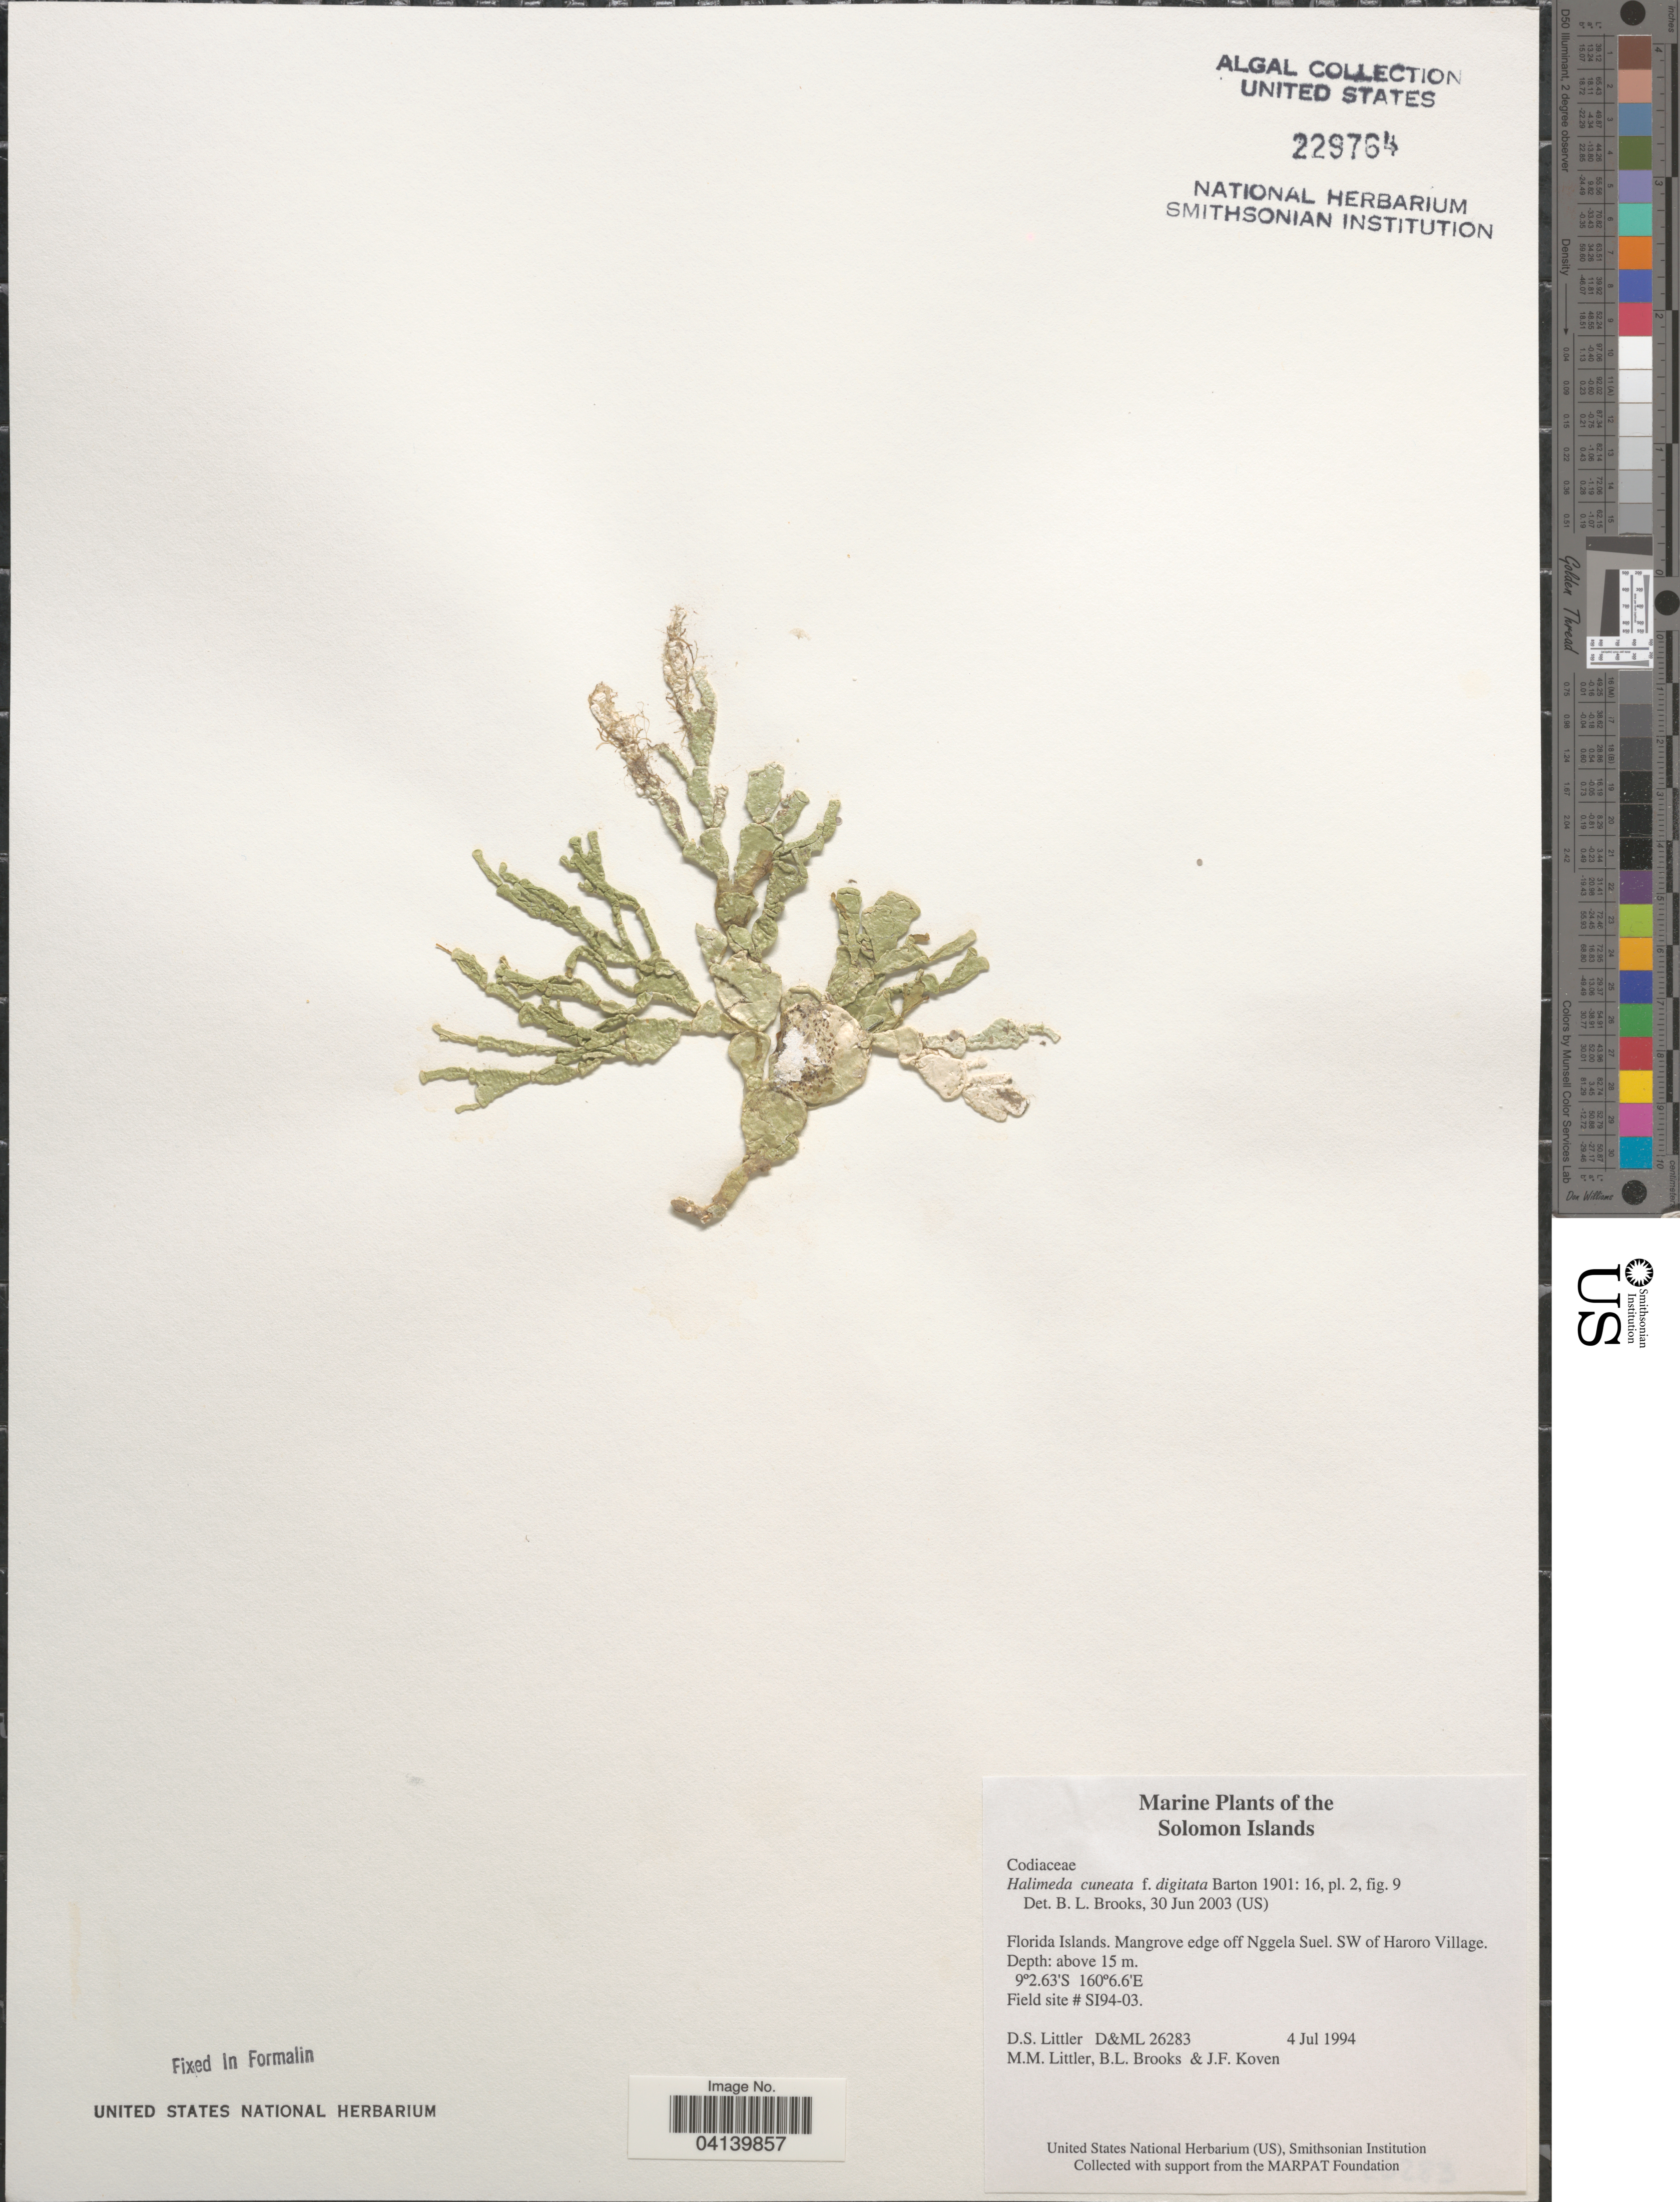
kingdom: Plantae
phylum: Chlorophyta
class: Ulvophyceae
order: Bryopsidales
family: Halimedaceae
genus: Halimeda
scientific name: Halimeda cuneata f. digitata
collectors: D. S. Littler, B. Brooks & J. Koven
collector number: D&ML 26283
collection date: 1994-07-04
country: Solomon Islands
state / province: Solomon Islands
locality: Florida Islands. Mangrove edge off Nggela Suel. SW of Haroro Village. Field site # SI94-03.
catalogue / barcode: US 229764